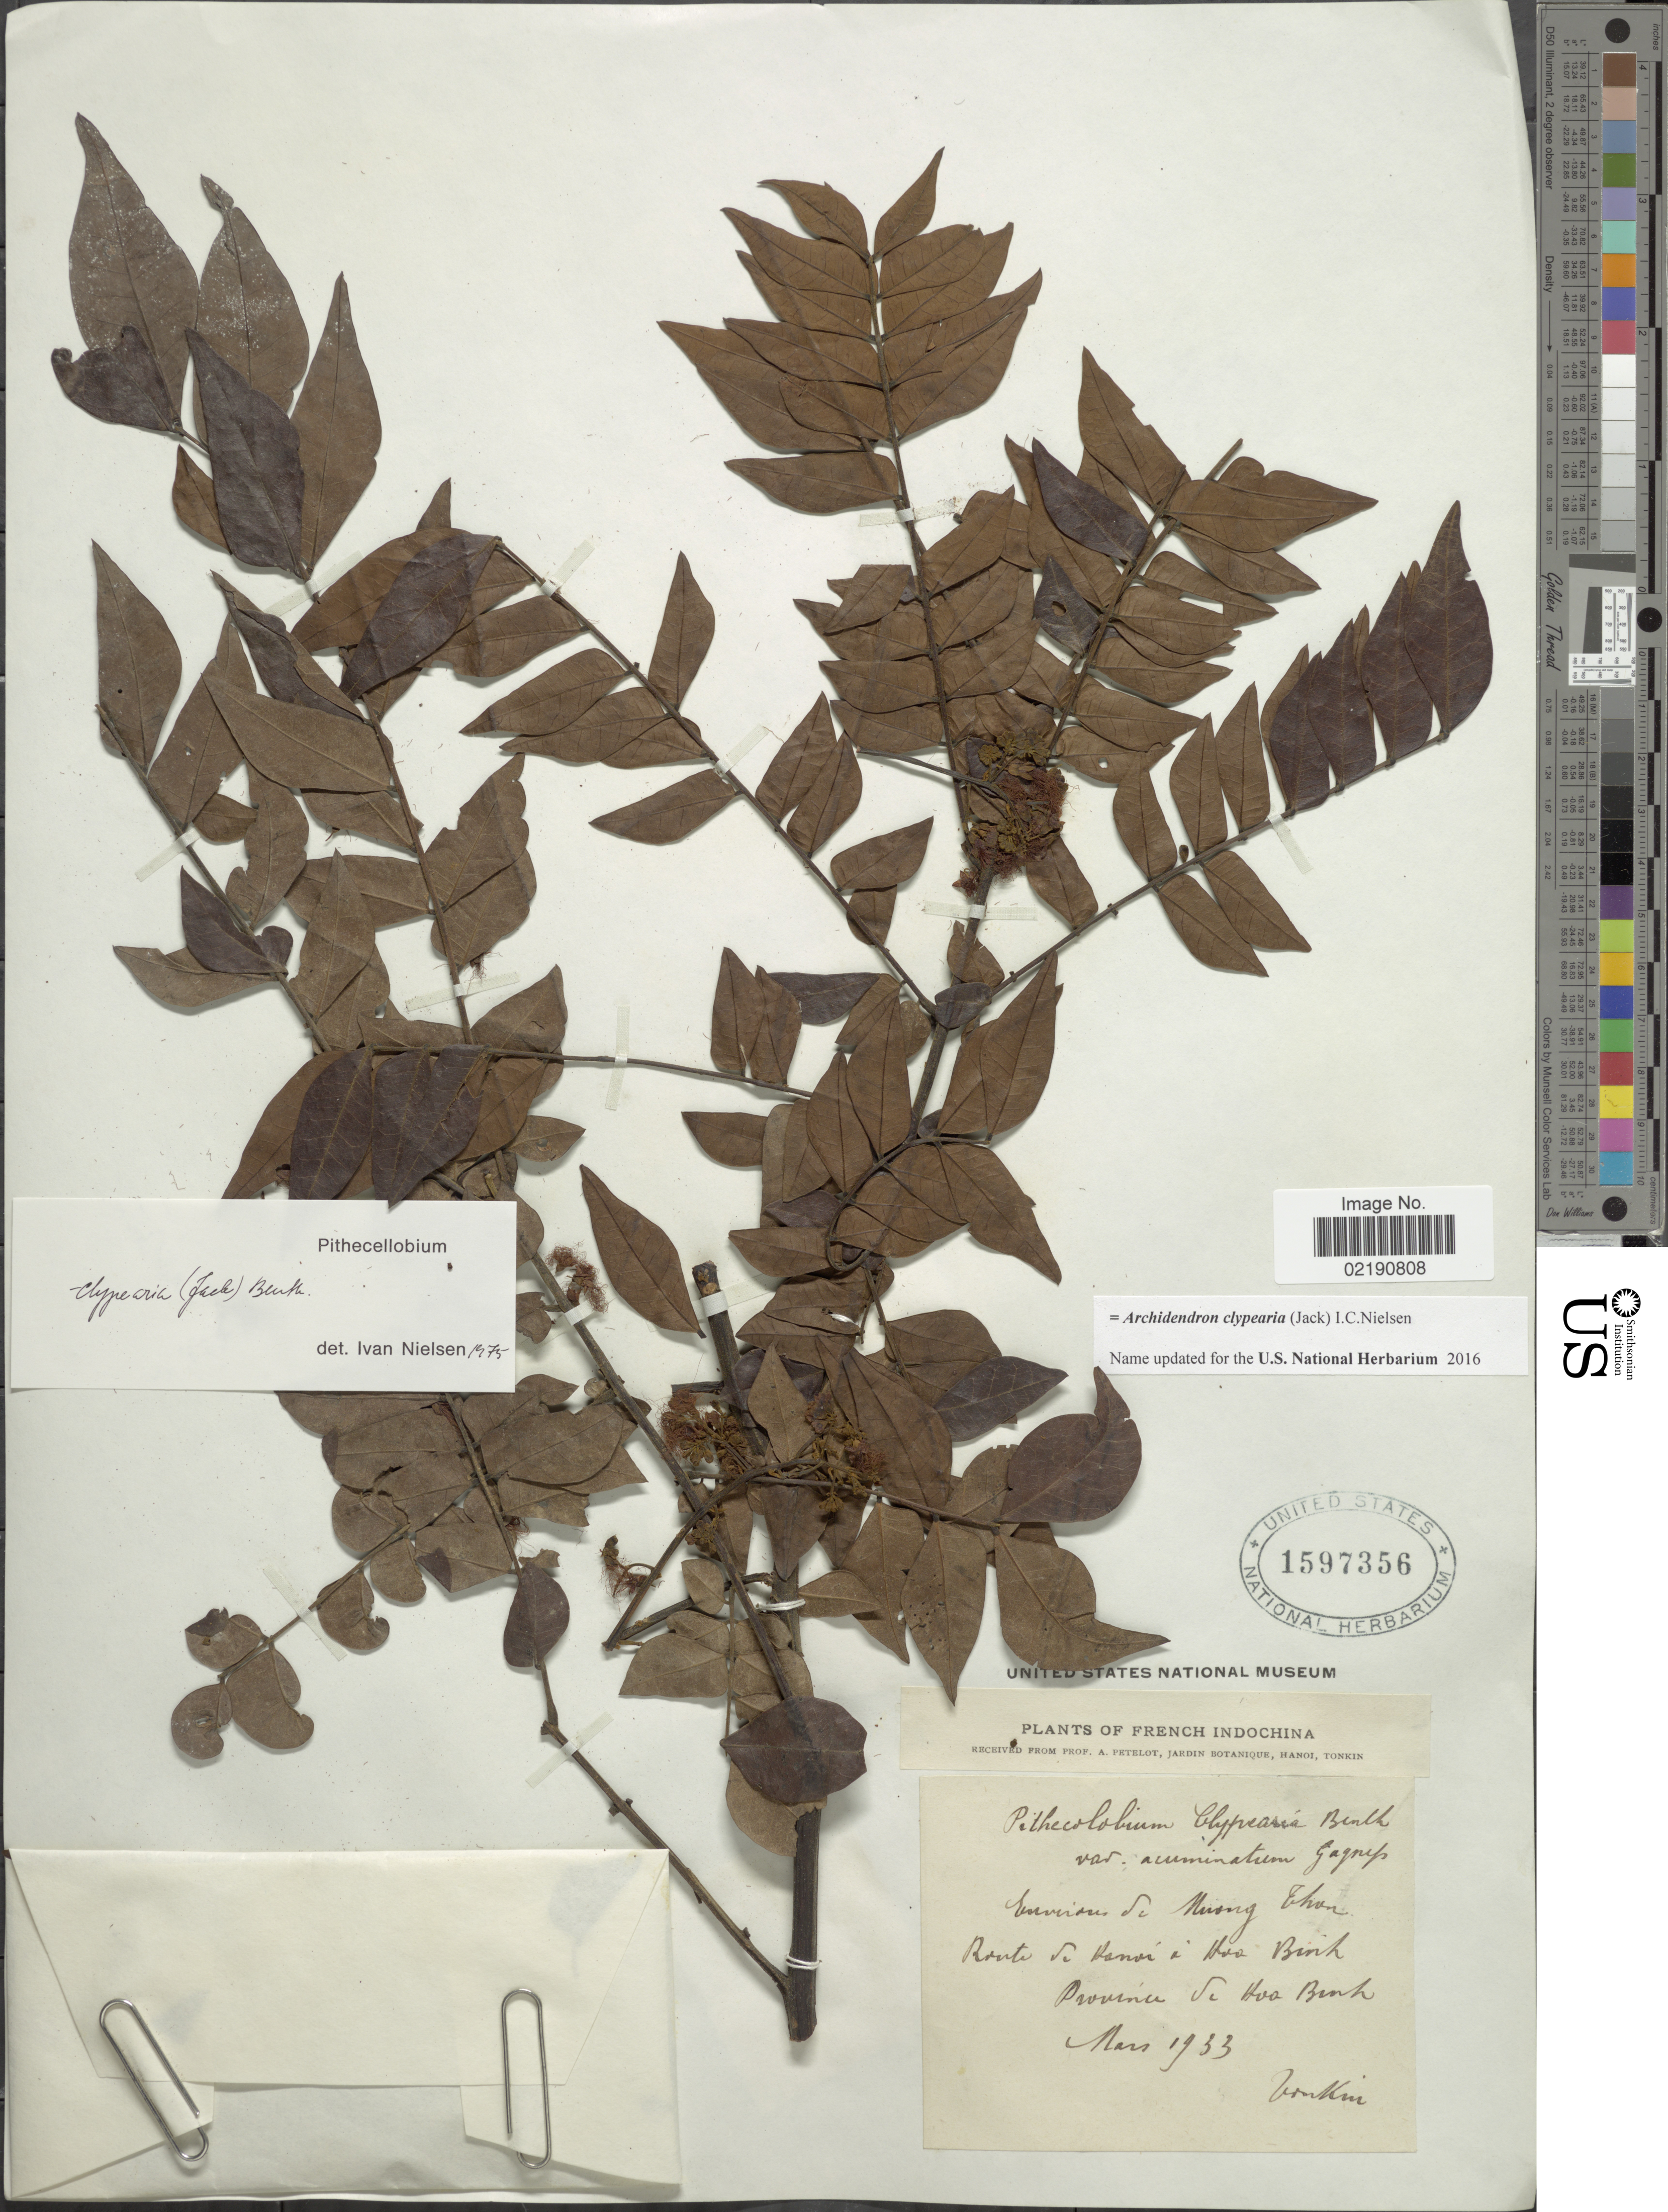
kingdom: Plantae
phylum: Tracheophyta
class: Magnoliopsida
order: Fabales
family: Fabaceae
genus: Archidendron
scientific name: Archidendron clypearia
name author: (Jack) I.C. Nielsen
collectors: A. Petelot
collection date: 1933-03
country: Vietnam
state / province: Hoa Binh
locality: Tonkin. Rout de Hanoi a Hao Binh [interpreted]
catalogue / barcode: US 1597356